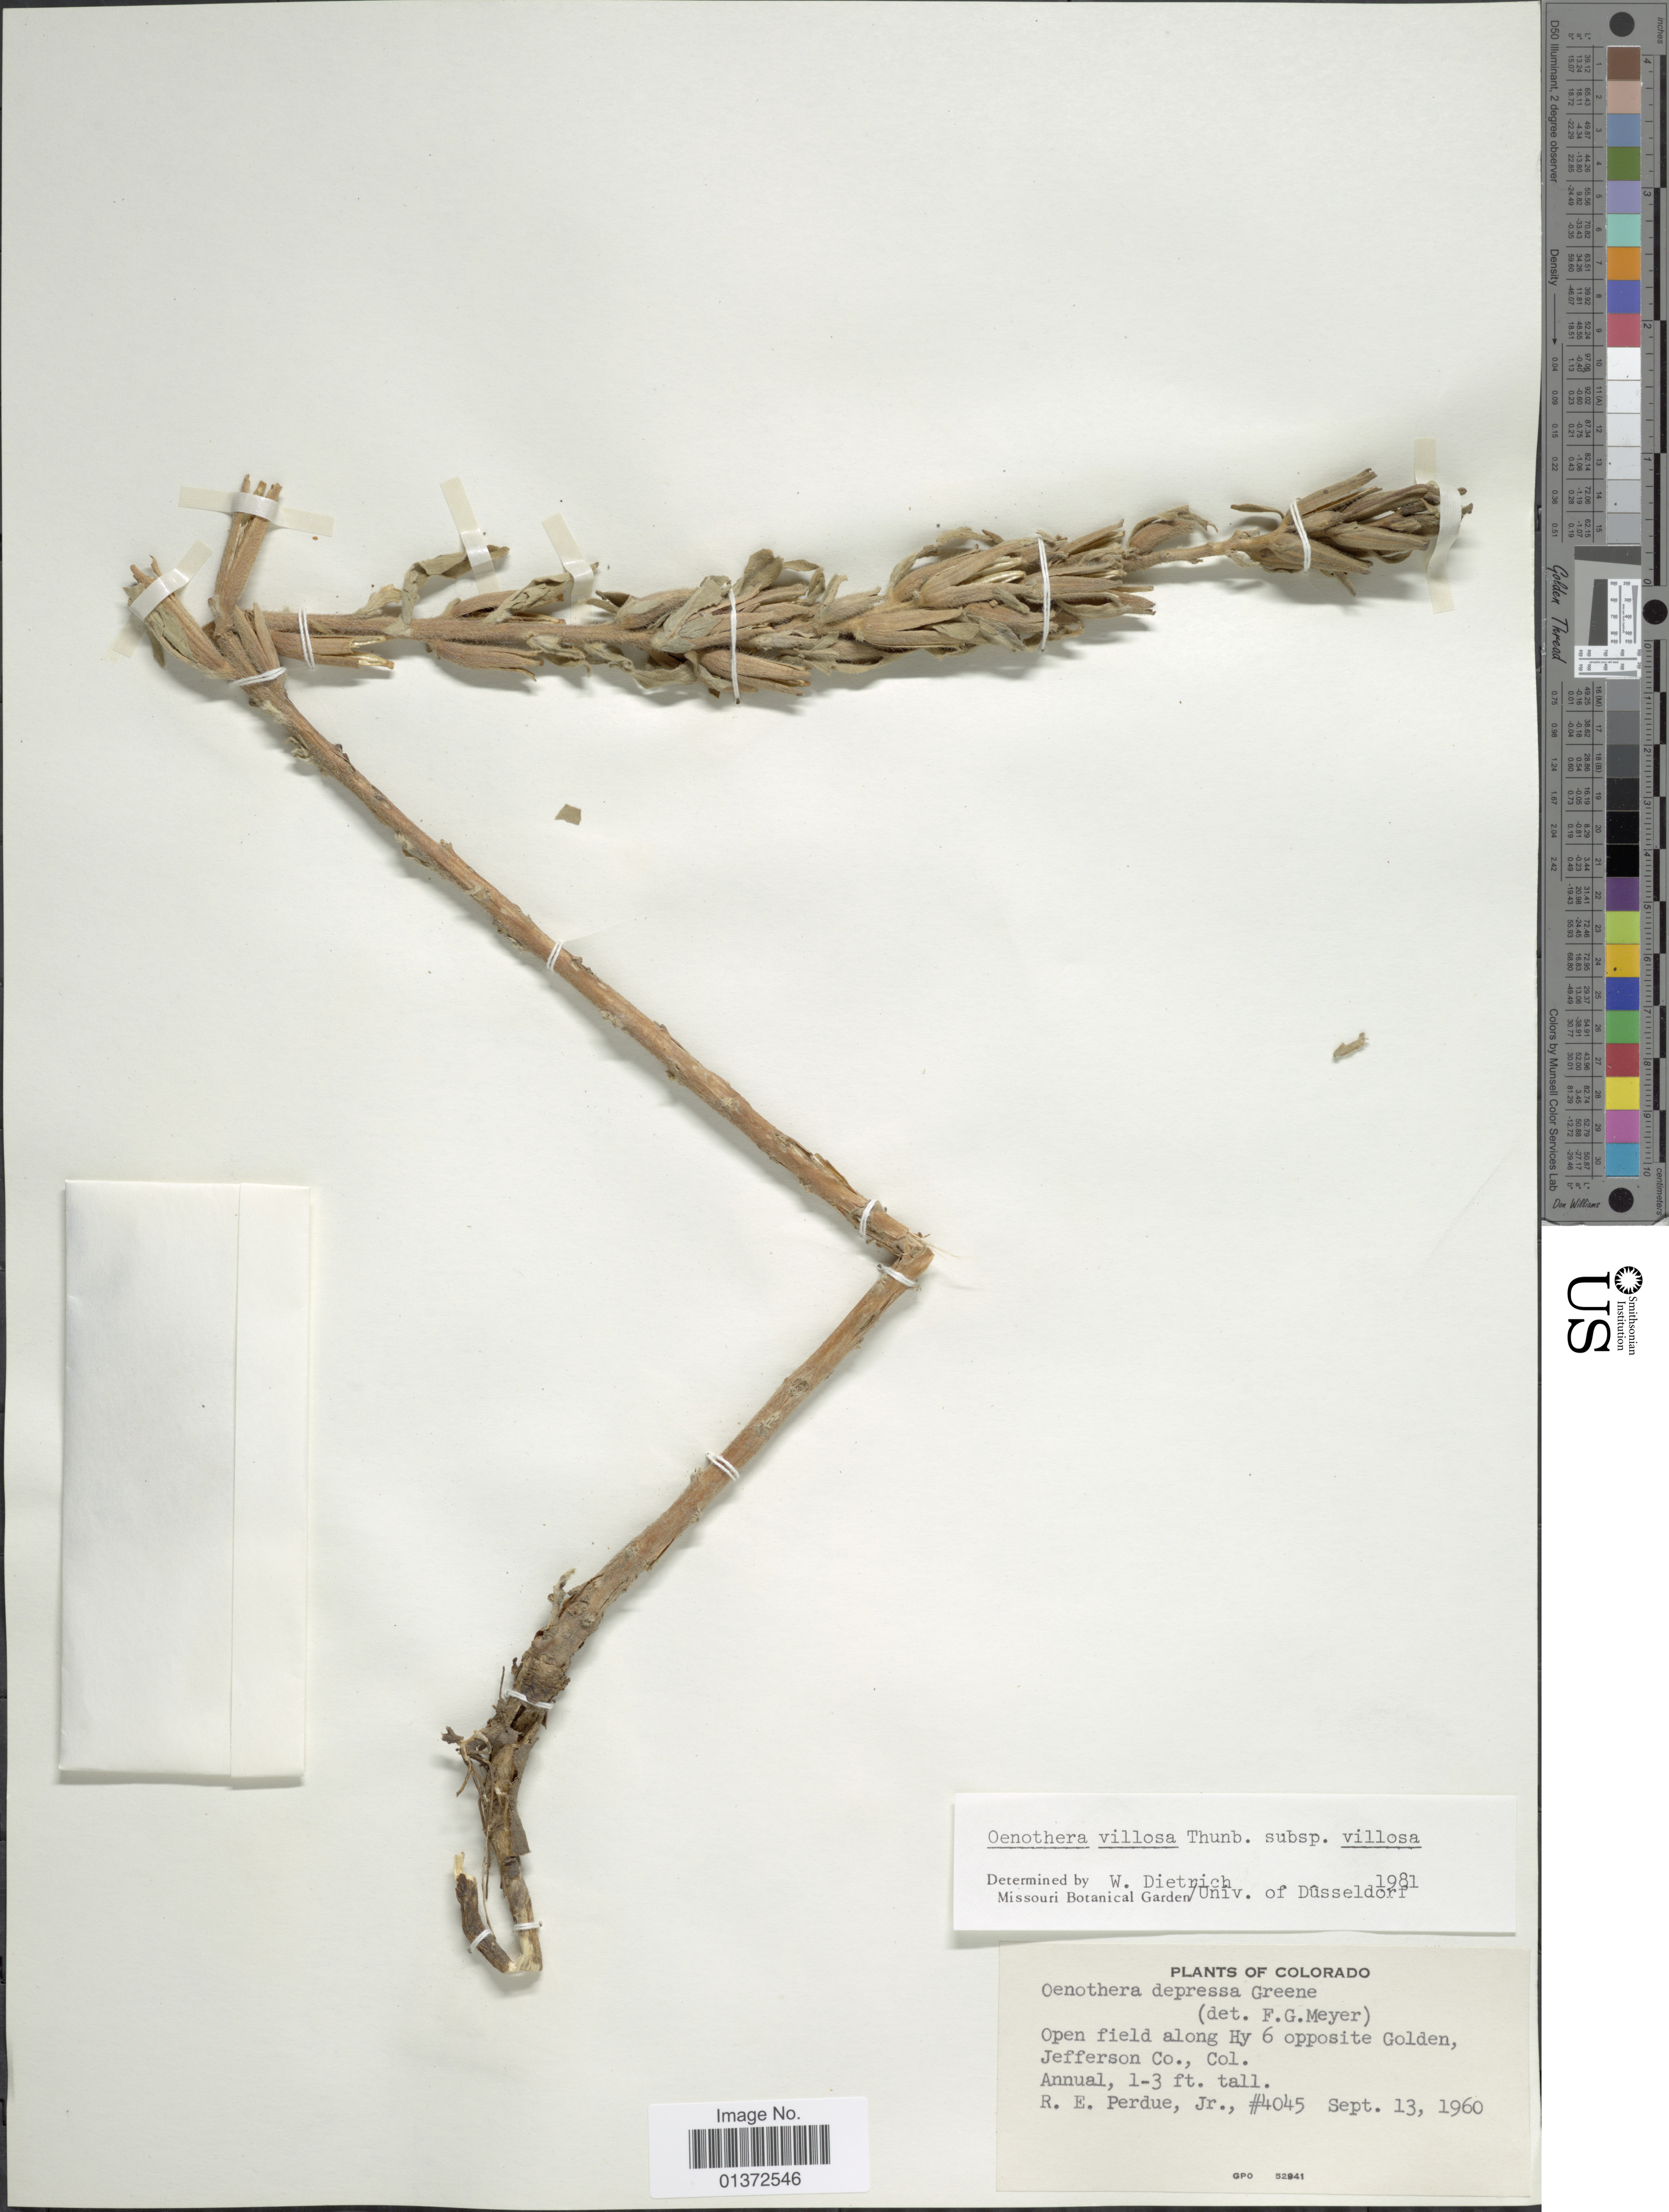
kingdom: Plantae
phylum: Tracheophyta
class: Magnoliopsida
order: Myrtales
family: Onagraceae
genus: Oenothera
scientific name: Oenothera villosa subsp. villosa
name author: Thunb.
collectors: R. E. Perdue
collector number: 4045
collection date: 1960-09-13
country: United States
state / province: Colorado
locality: Open field along Hy 6 opposite Golden Jefferson Co.